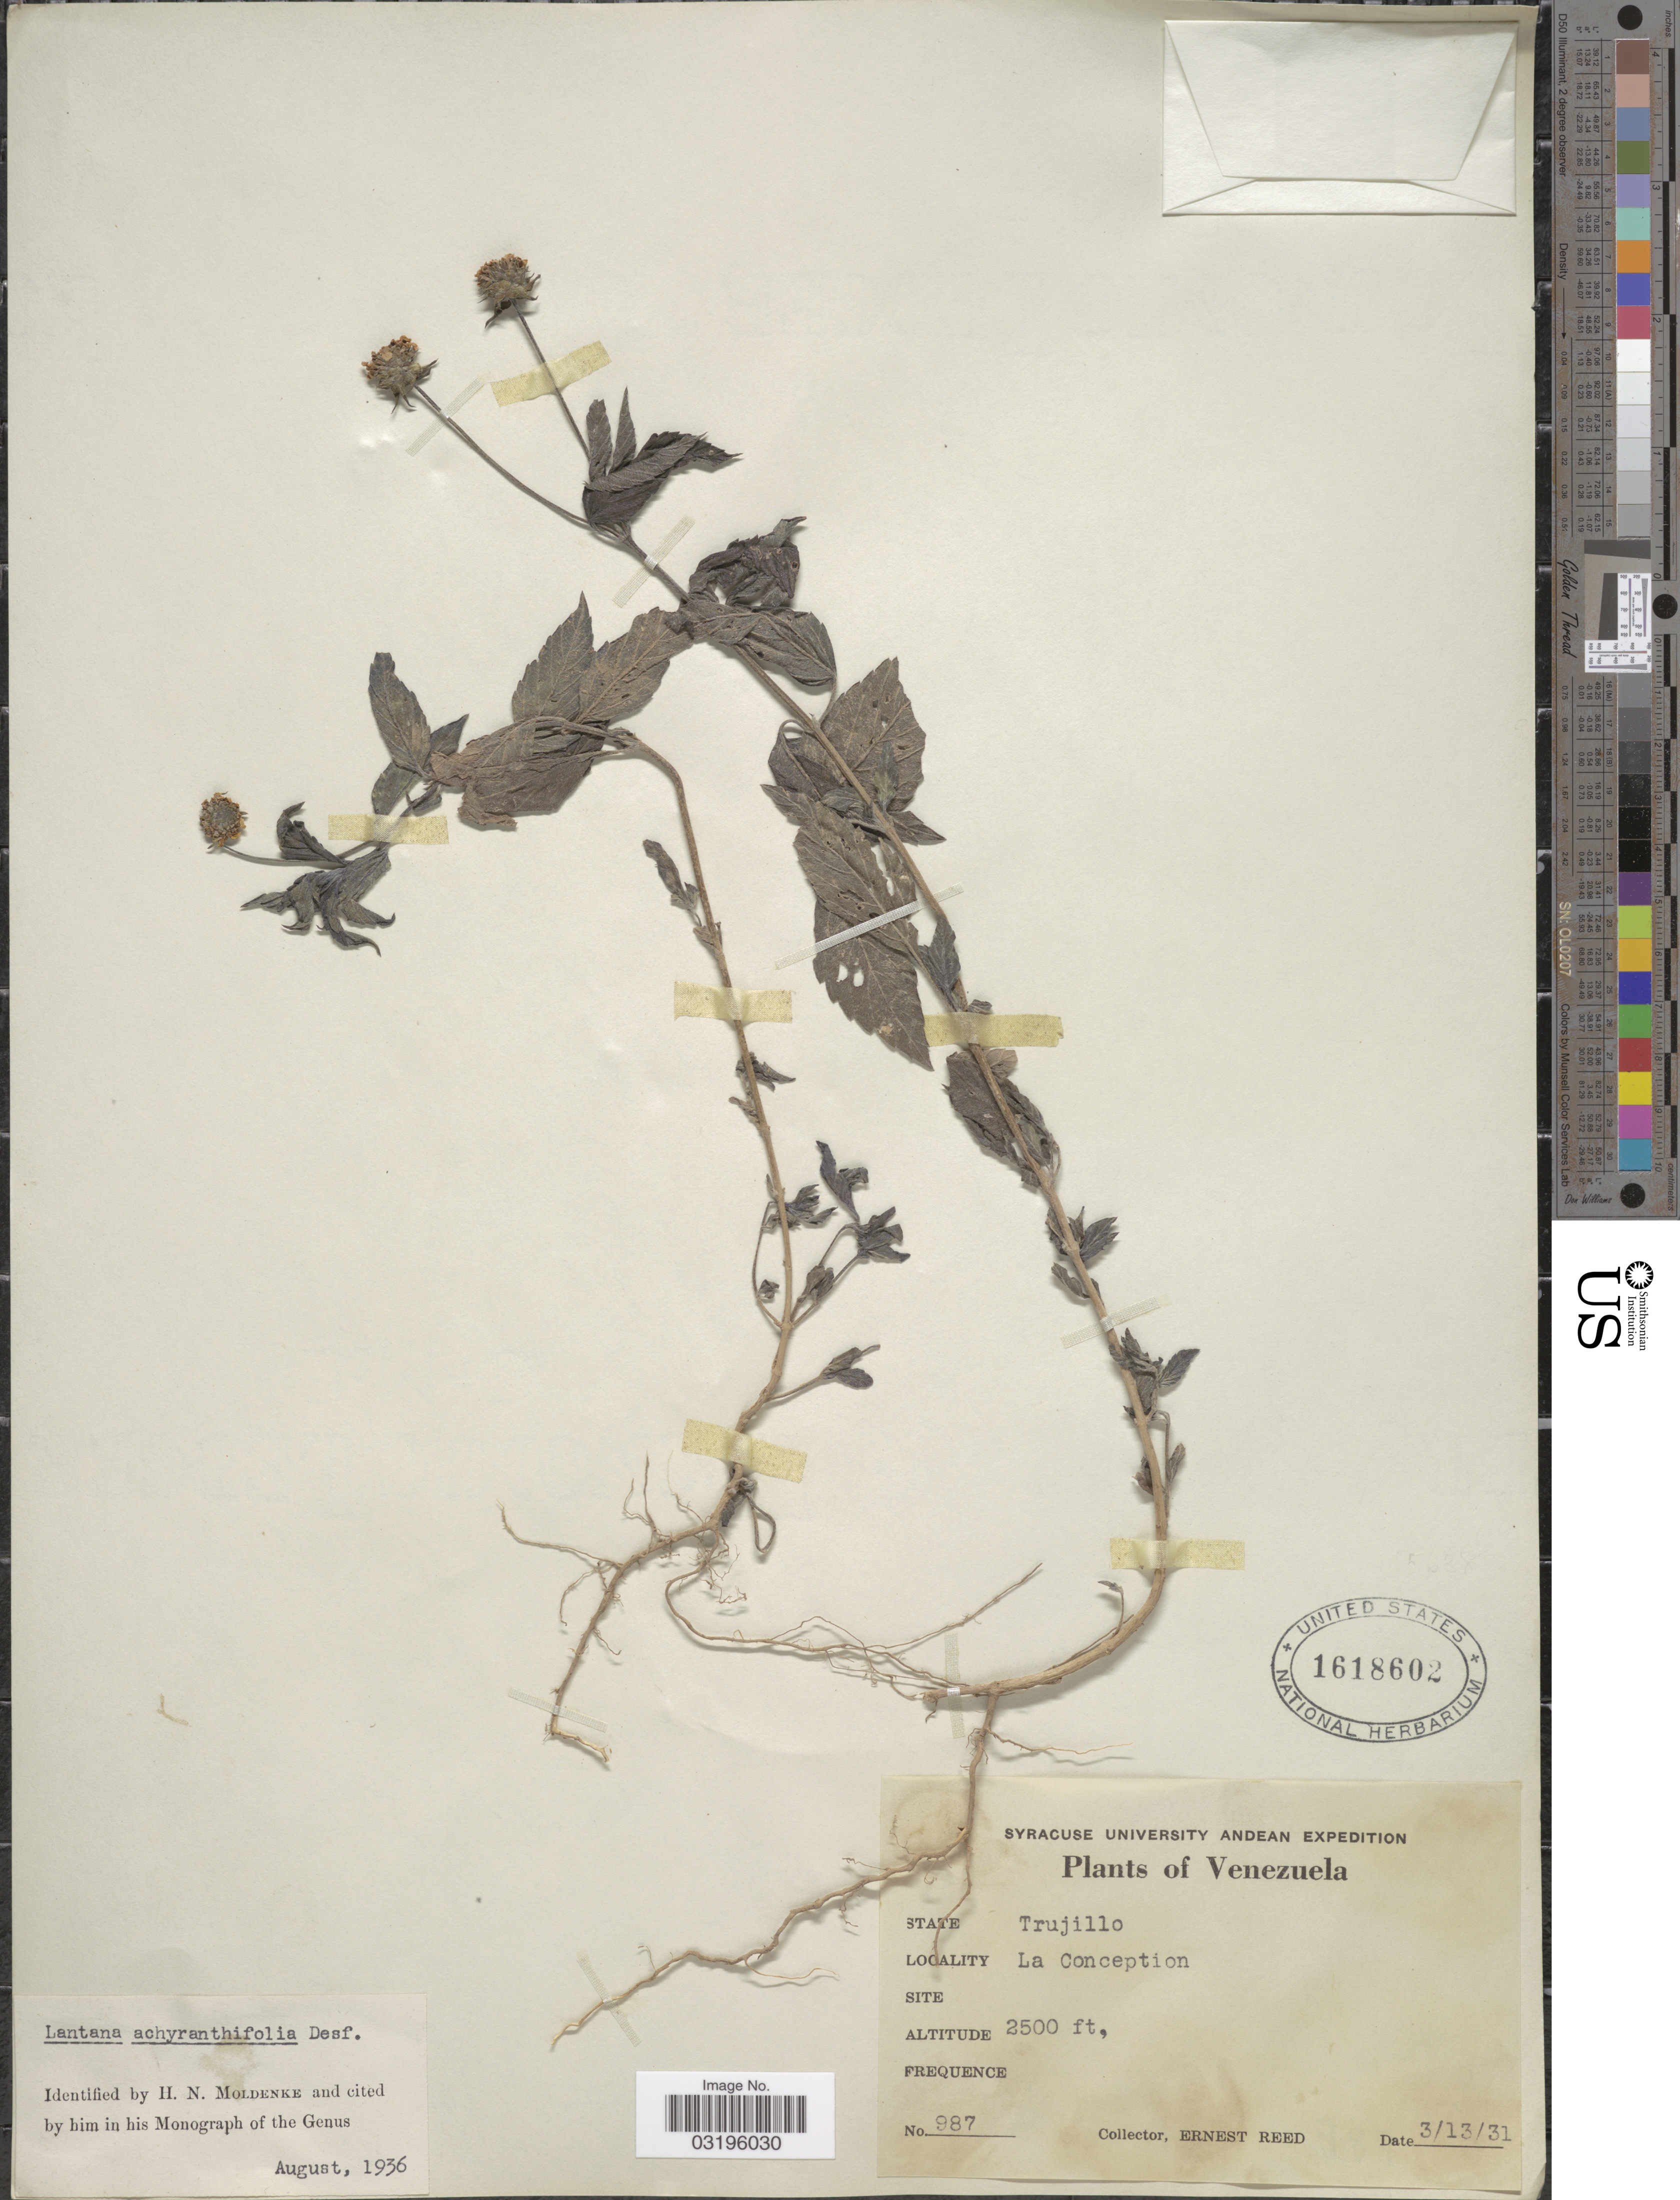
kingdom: Plantae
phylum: Tracheophyta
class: Magnoliopsida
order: Lamiales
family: Verbenaceae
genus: Lantana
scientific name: Lantana achyranthifolia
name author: Desf.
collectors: E. Reed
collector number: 987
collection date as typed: Transcribed d/m/y: 13/3/31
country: Venezuela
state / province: Trujillo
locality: La Conception.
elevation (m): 762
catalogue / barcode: US 1618602